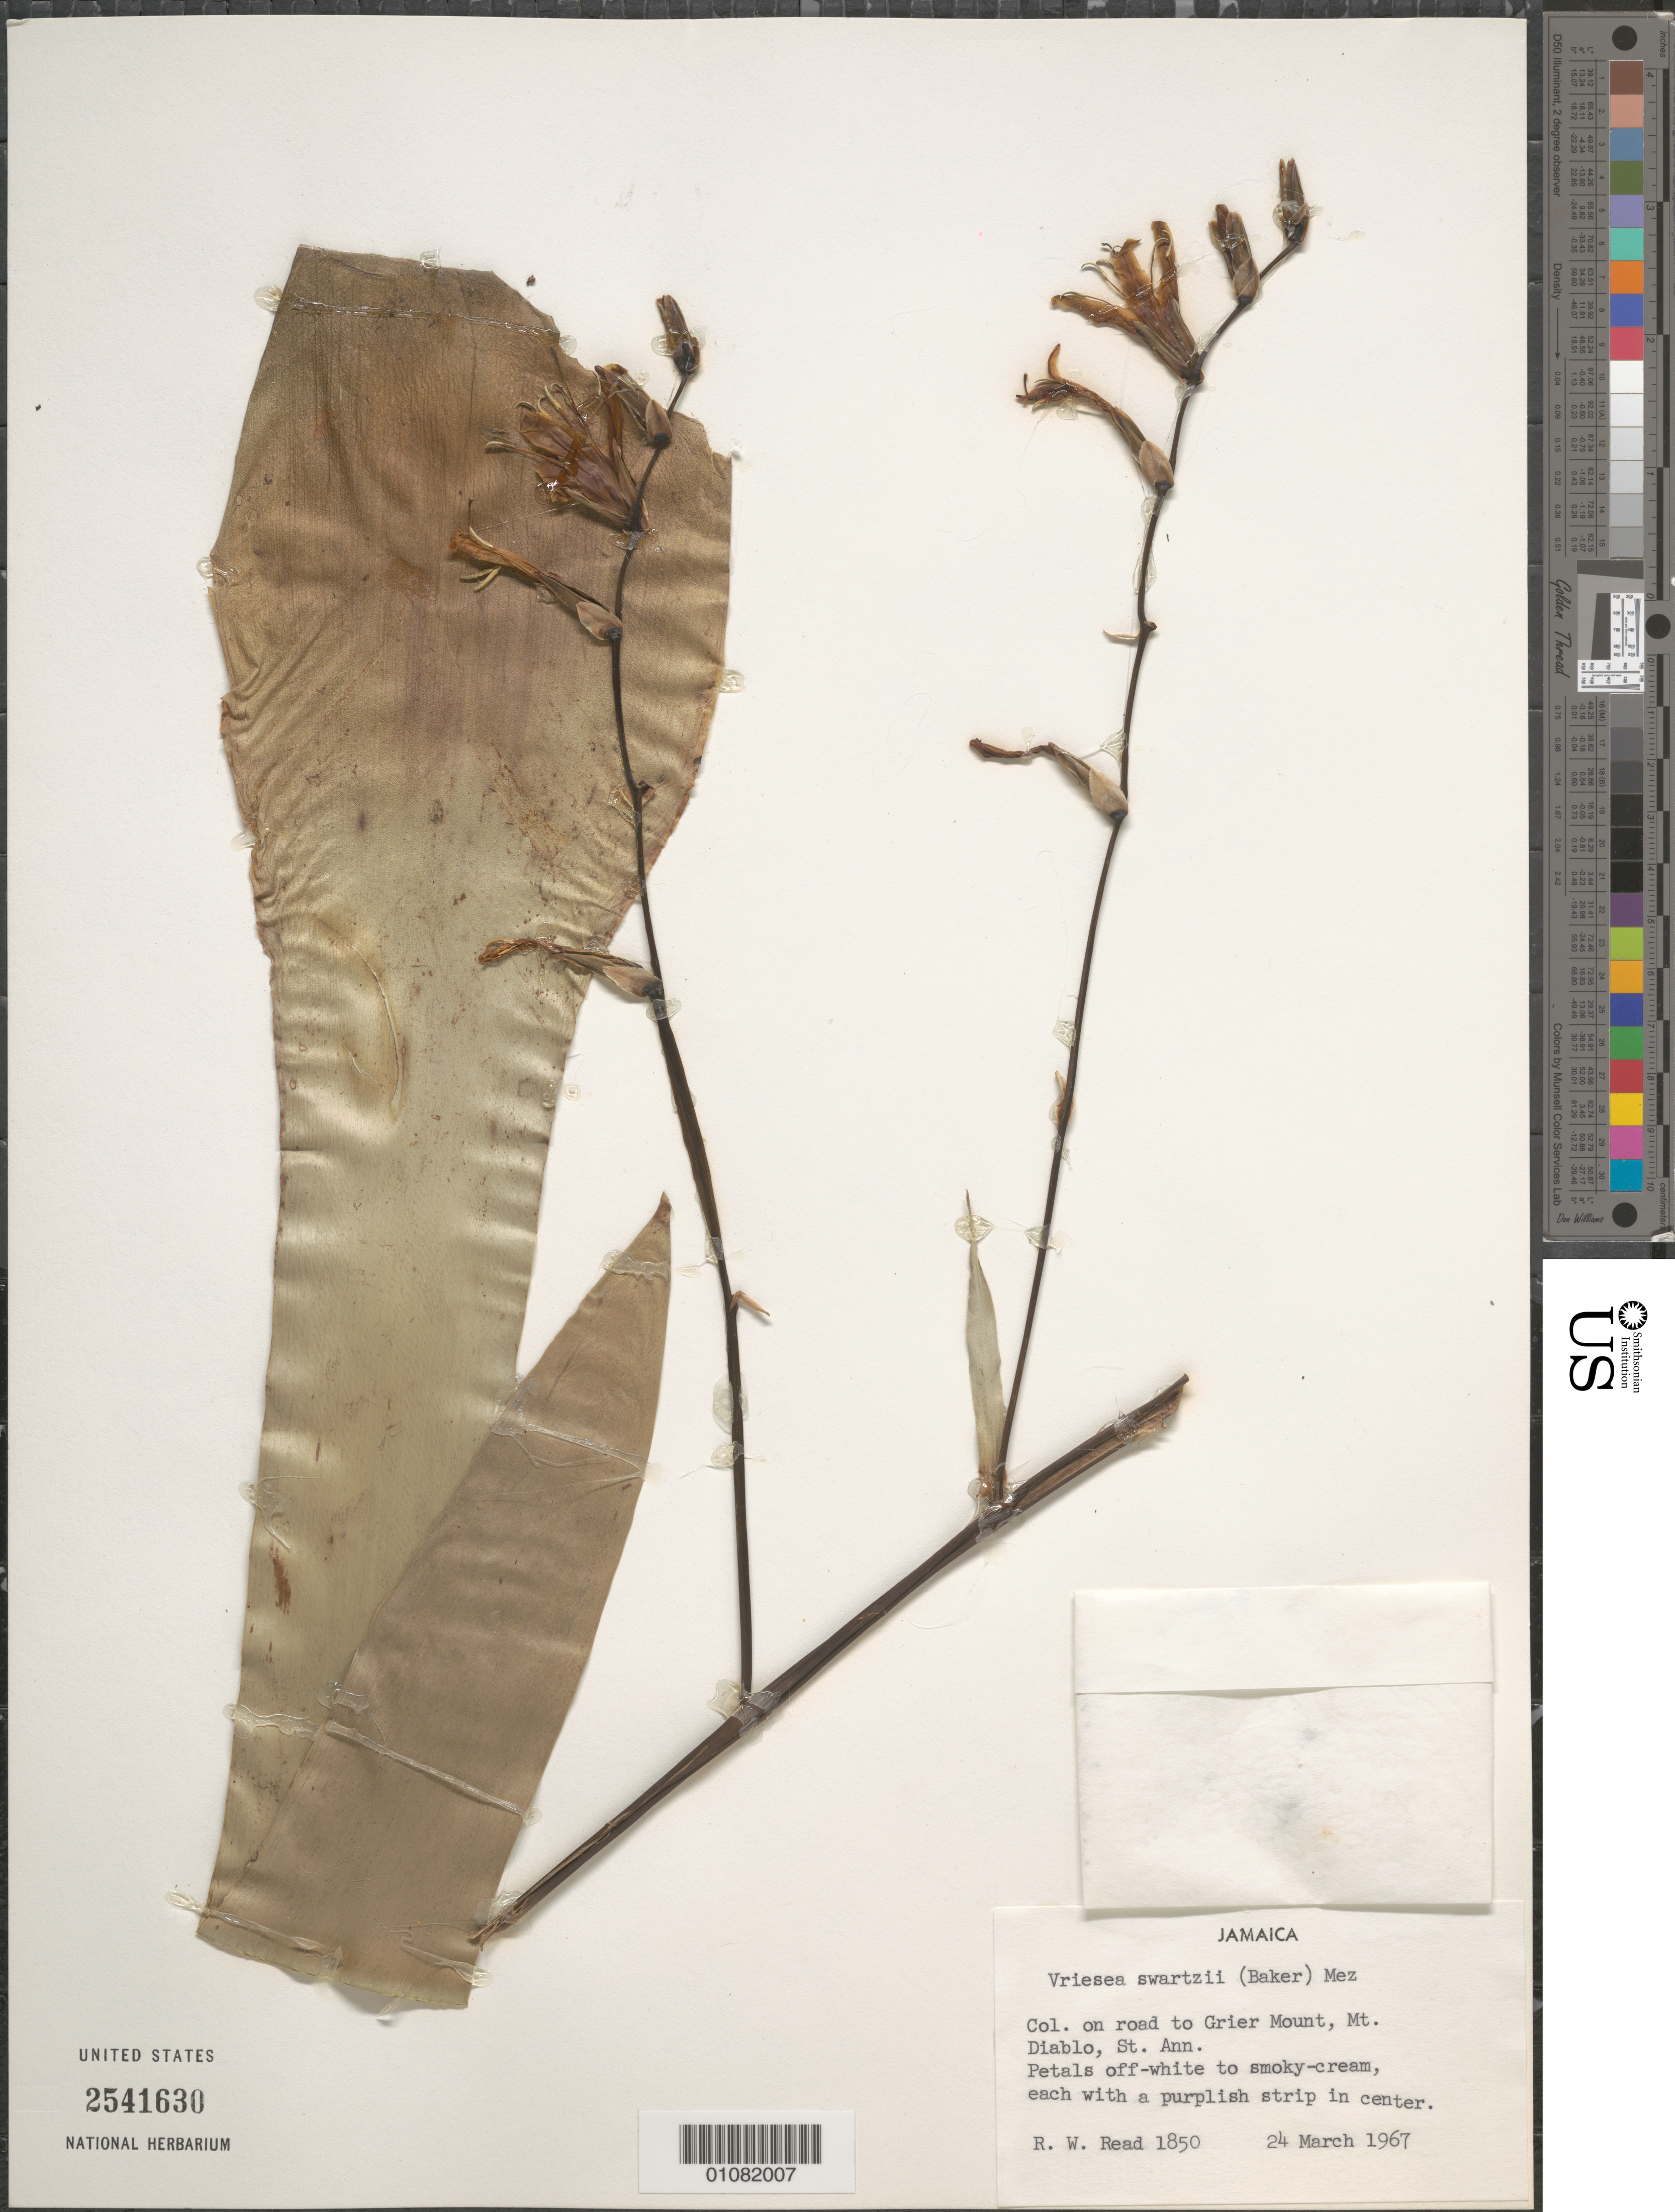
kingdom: Plantae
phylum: Tracheophyta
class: Liliopsida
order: Poales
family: Bromeliaceae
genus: Vriesea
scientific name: Vriesea swartzii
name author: (Baker) Mez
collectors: R. W. Read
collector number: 1850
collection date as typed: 24 Mar 1967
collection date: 1967-03-24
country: Jamaica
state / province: Saint Ann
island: Jamaica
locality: on road to Grier Mount, Mt. Diablo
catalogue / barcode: US 2541630